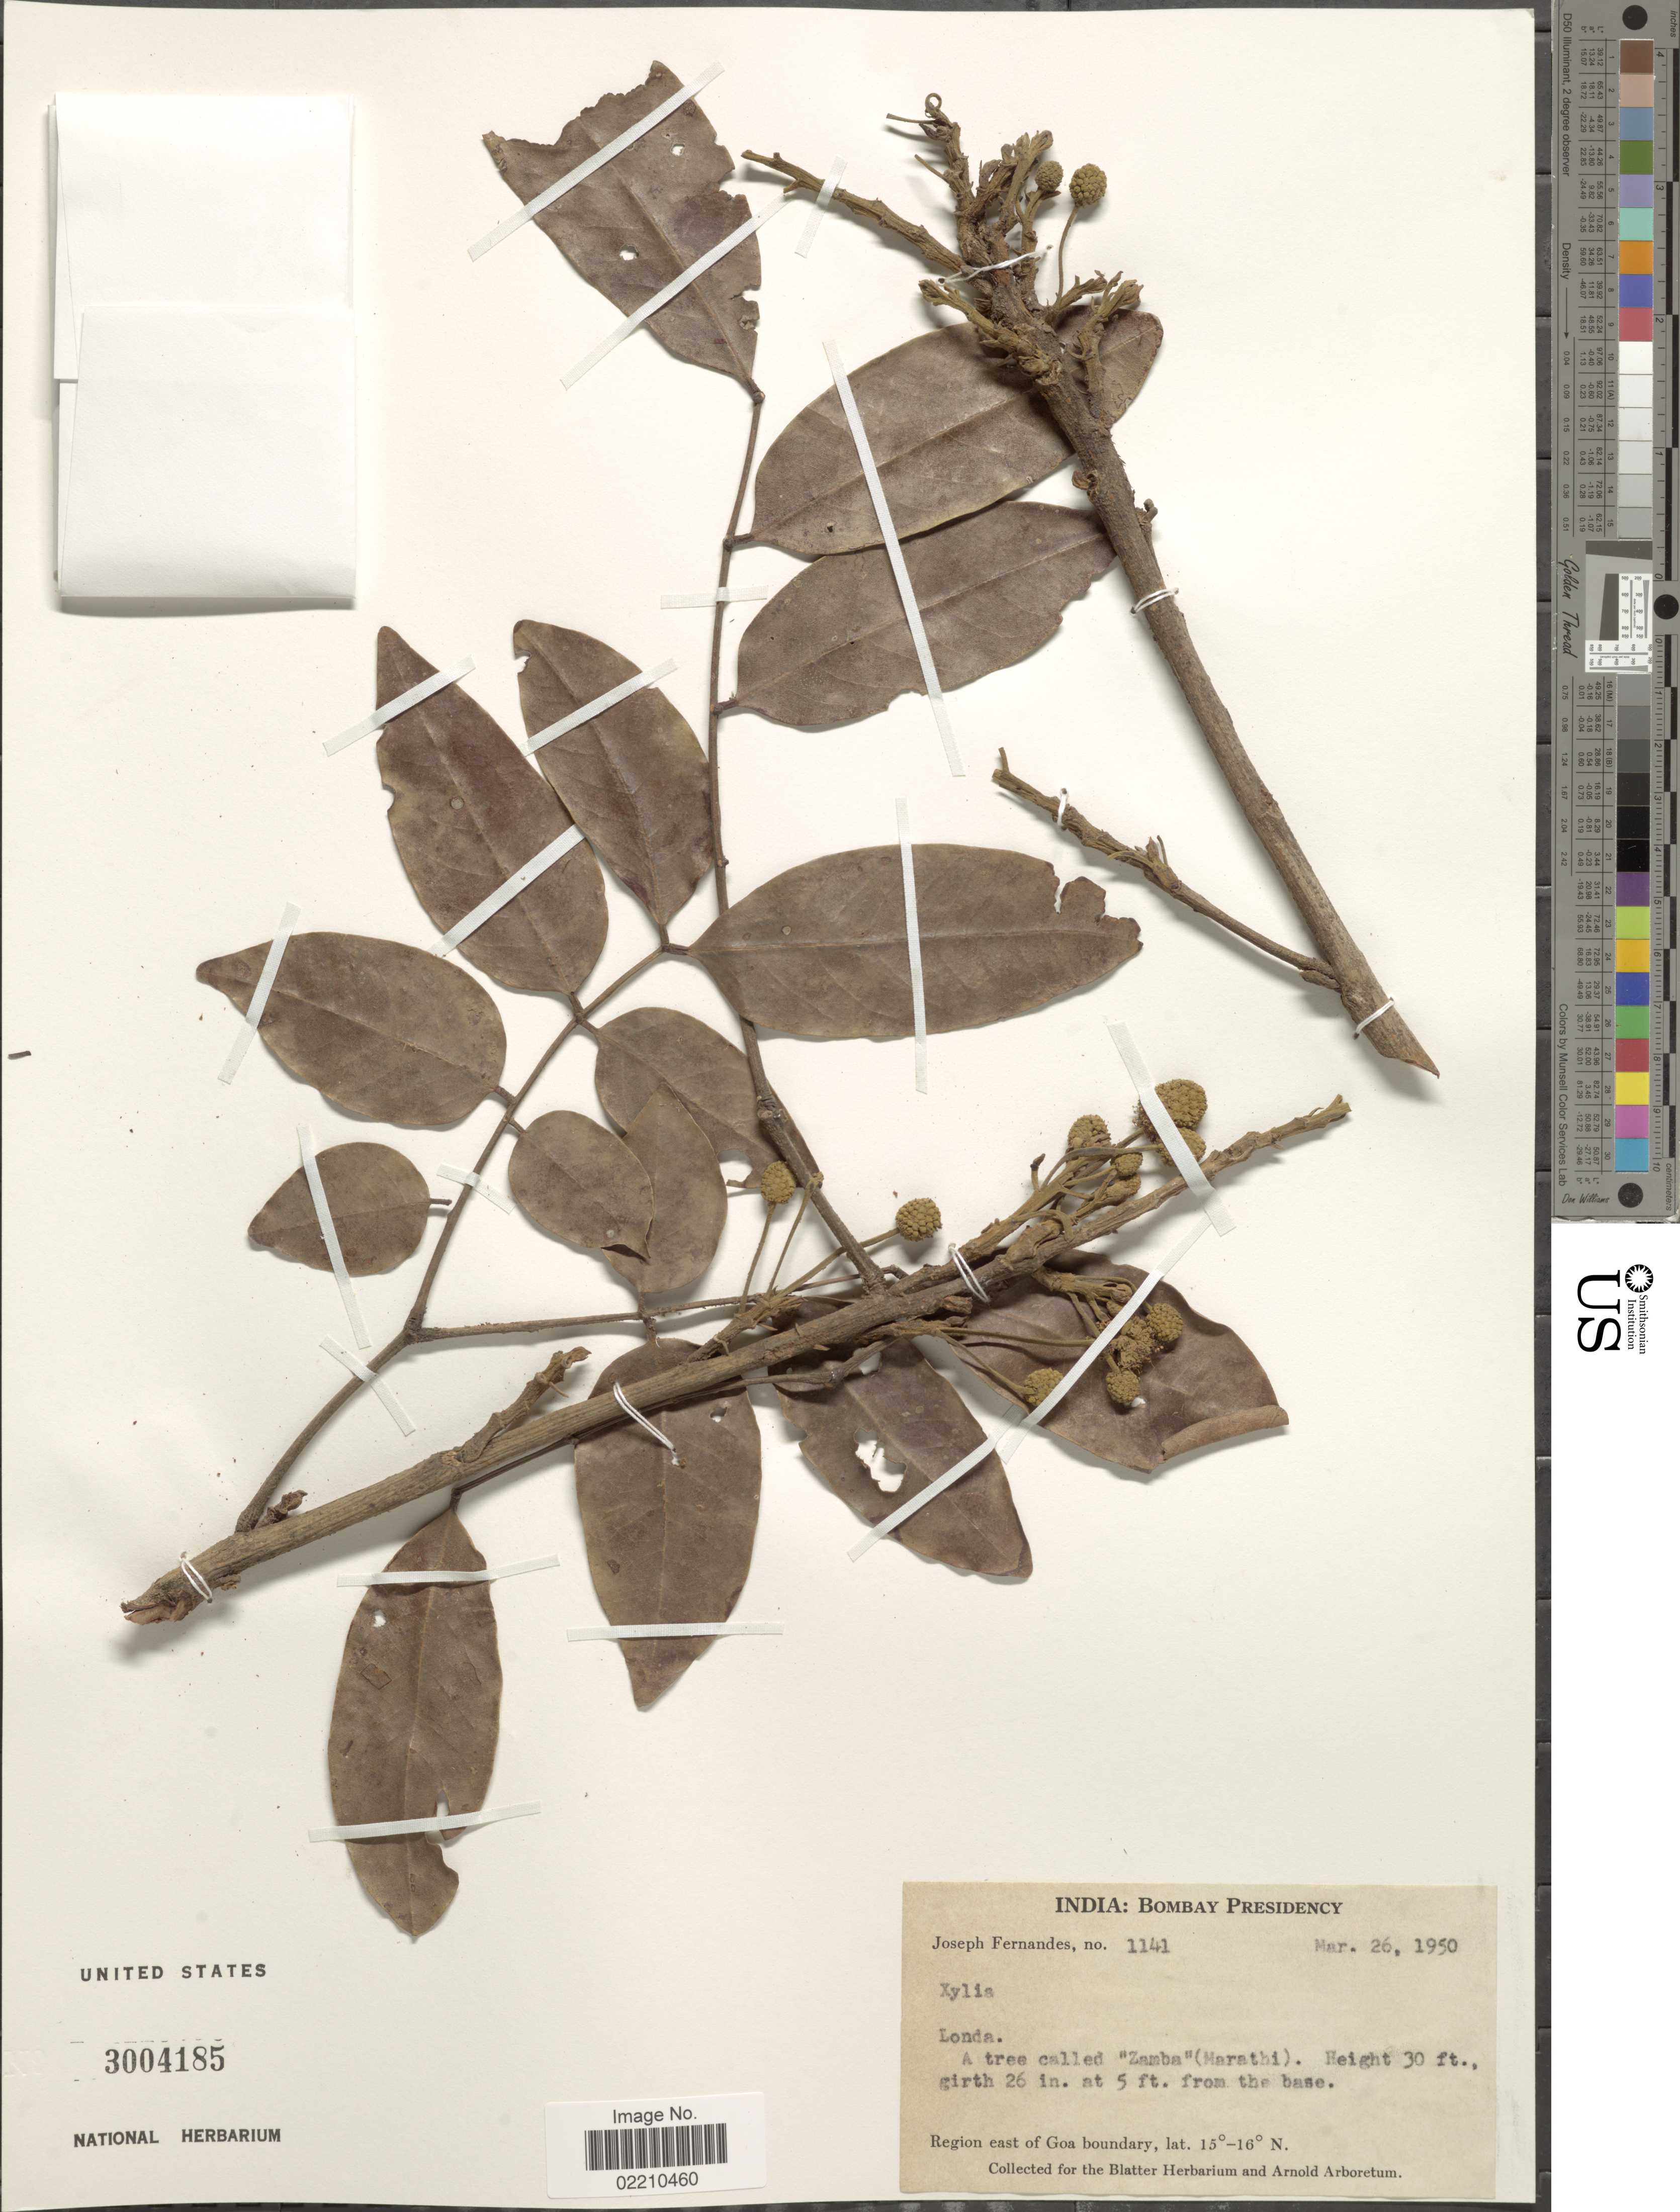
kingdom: Plantae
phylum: Tracheophyta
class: Magnoliopsida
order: Fabales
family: Fabaceae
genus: Xylia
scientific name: Xylia sp.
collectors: J. Fernandes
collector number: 1141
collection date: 1950-03-26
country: India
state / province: Karnataka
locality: Bombay Presidency, Londa, Region east of Goa boundary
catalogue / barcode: US 3004185